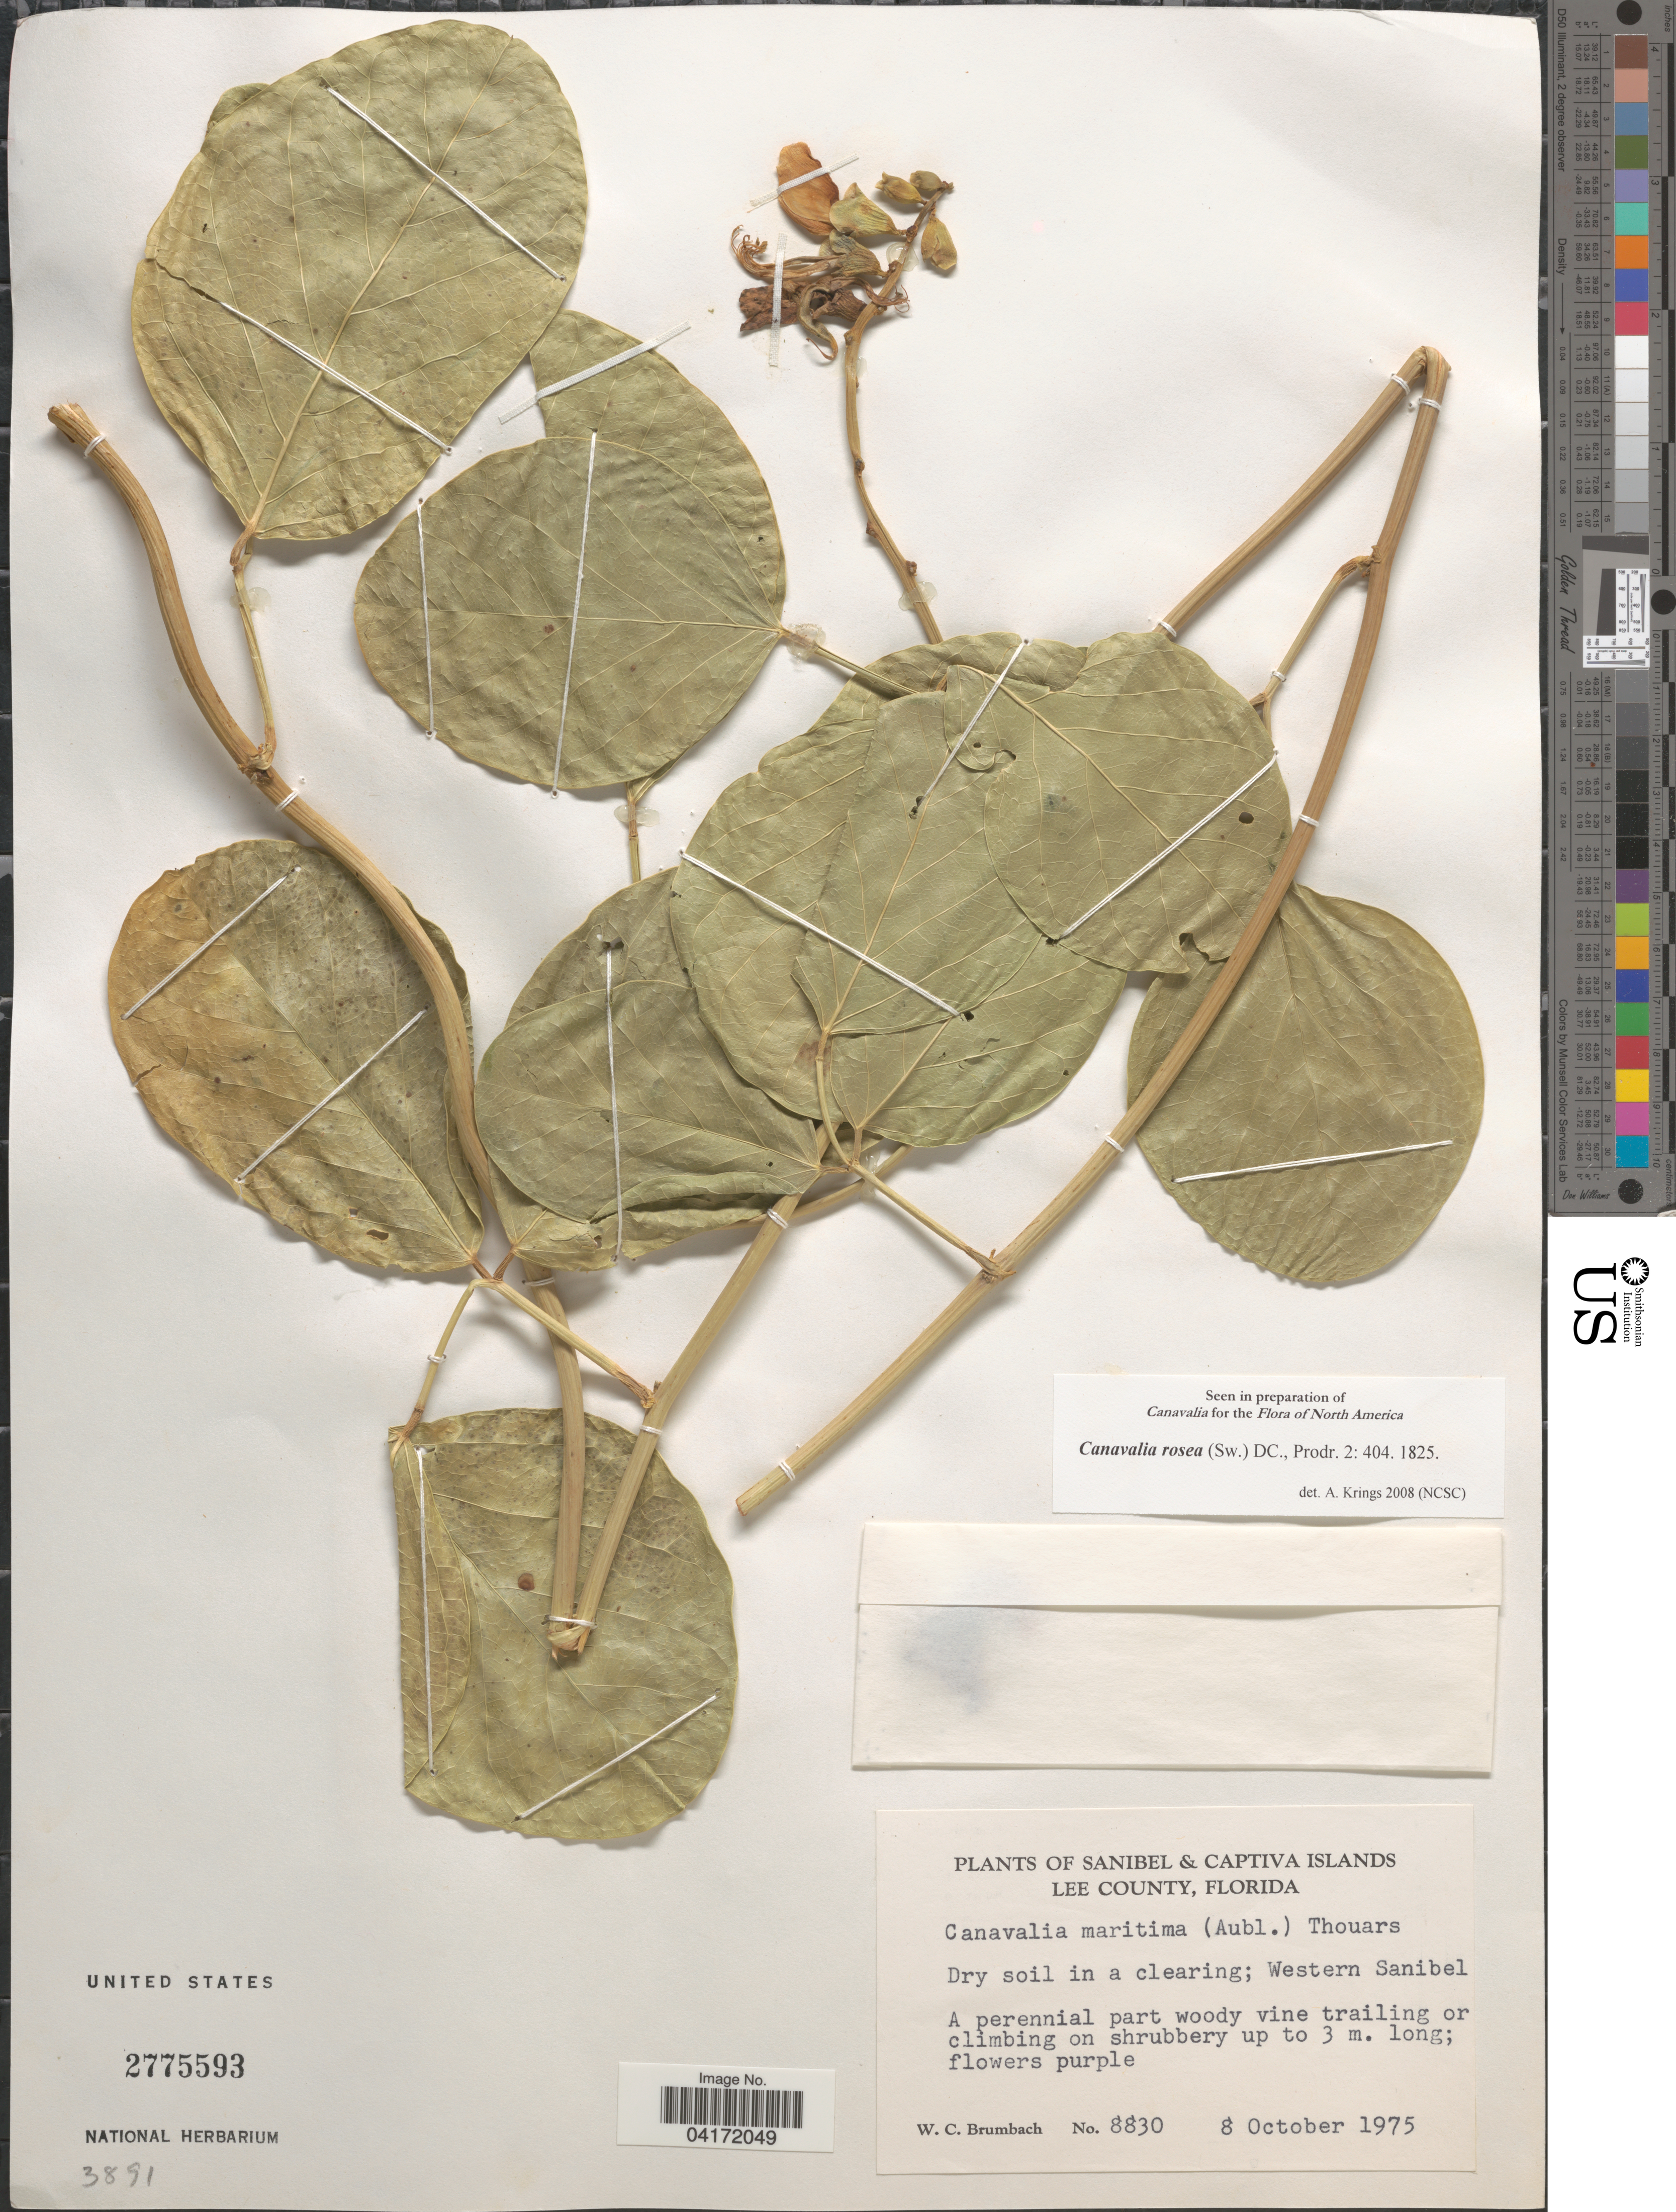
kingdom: Plantae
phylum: Tracheophyta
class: Magnoliopsida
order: Fabales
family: Fabaceae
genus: Canavalia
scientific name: Canavalia rosea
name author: (Sw.) DC.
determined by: Krings, A.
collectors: W. C. Brumbach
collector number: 8830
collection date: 1975-10-08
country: United States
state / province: Florida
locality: Sanibel & Captiva Islands. Lee County. Western Sanibel.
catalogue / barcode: US 2775593